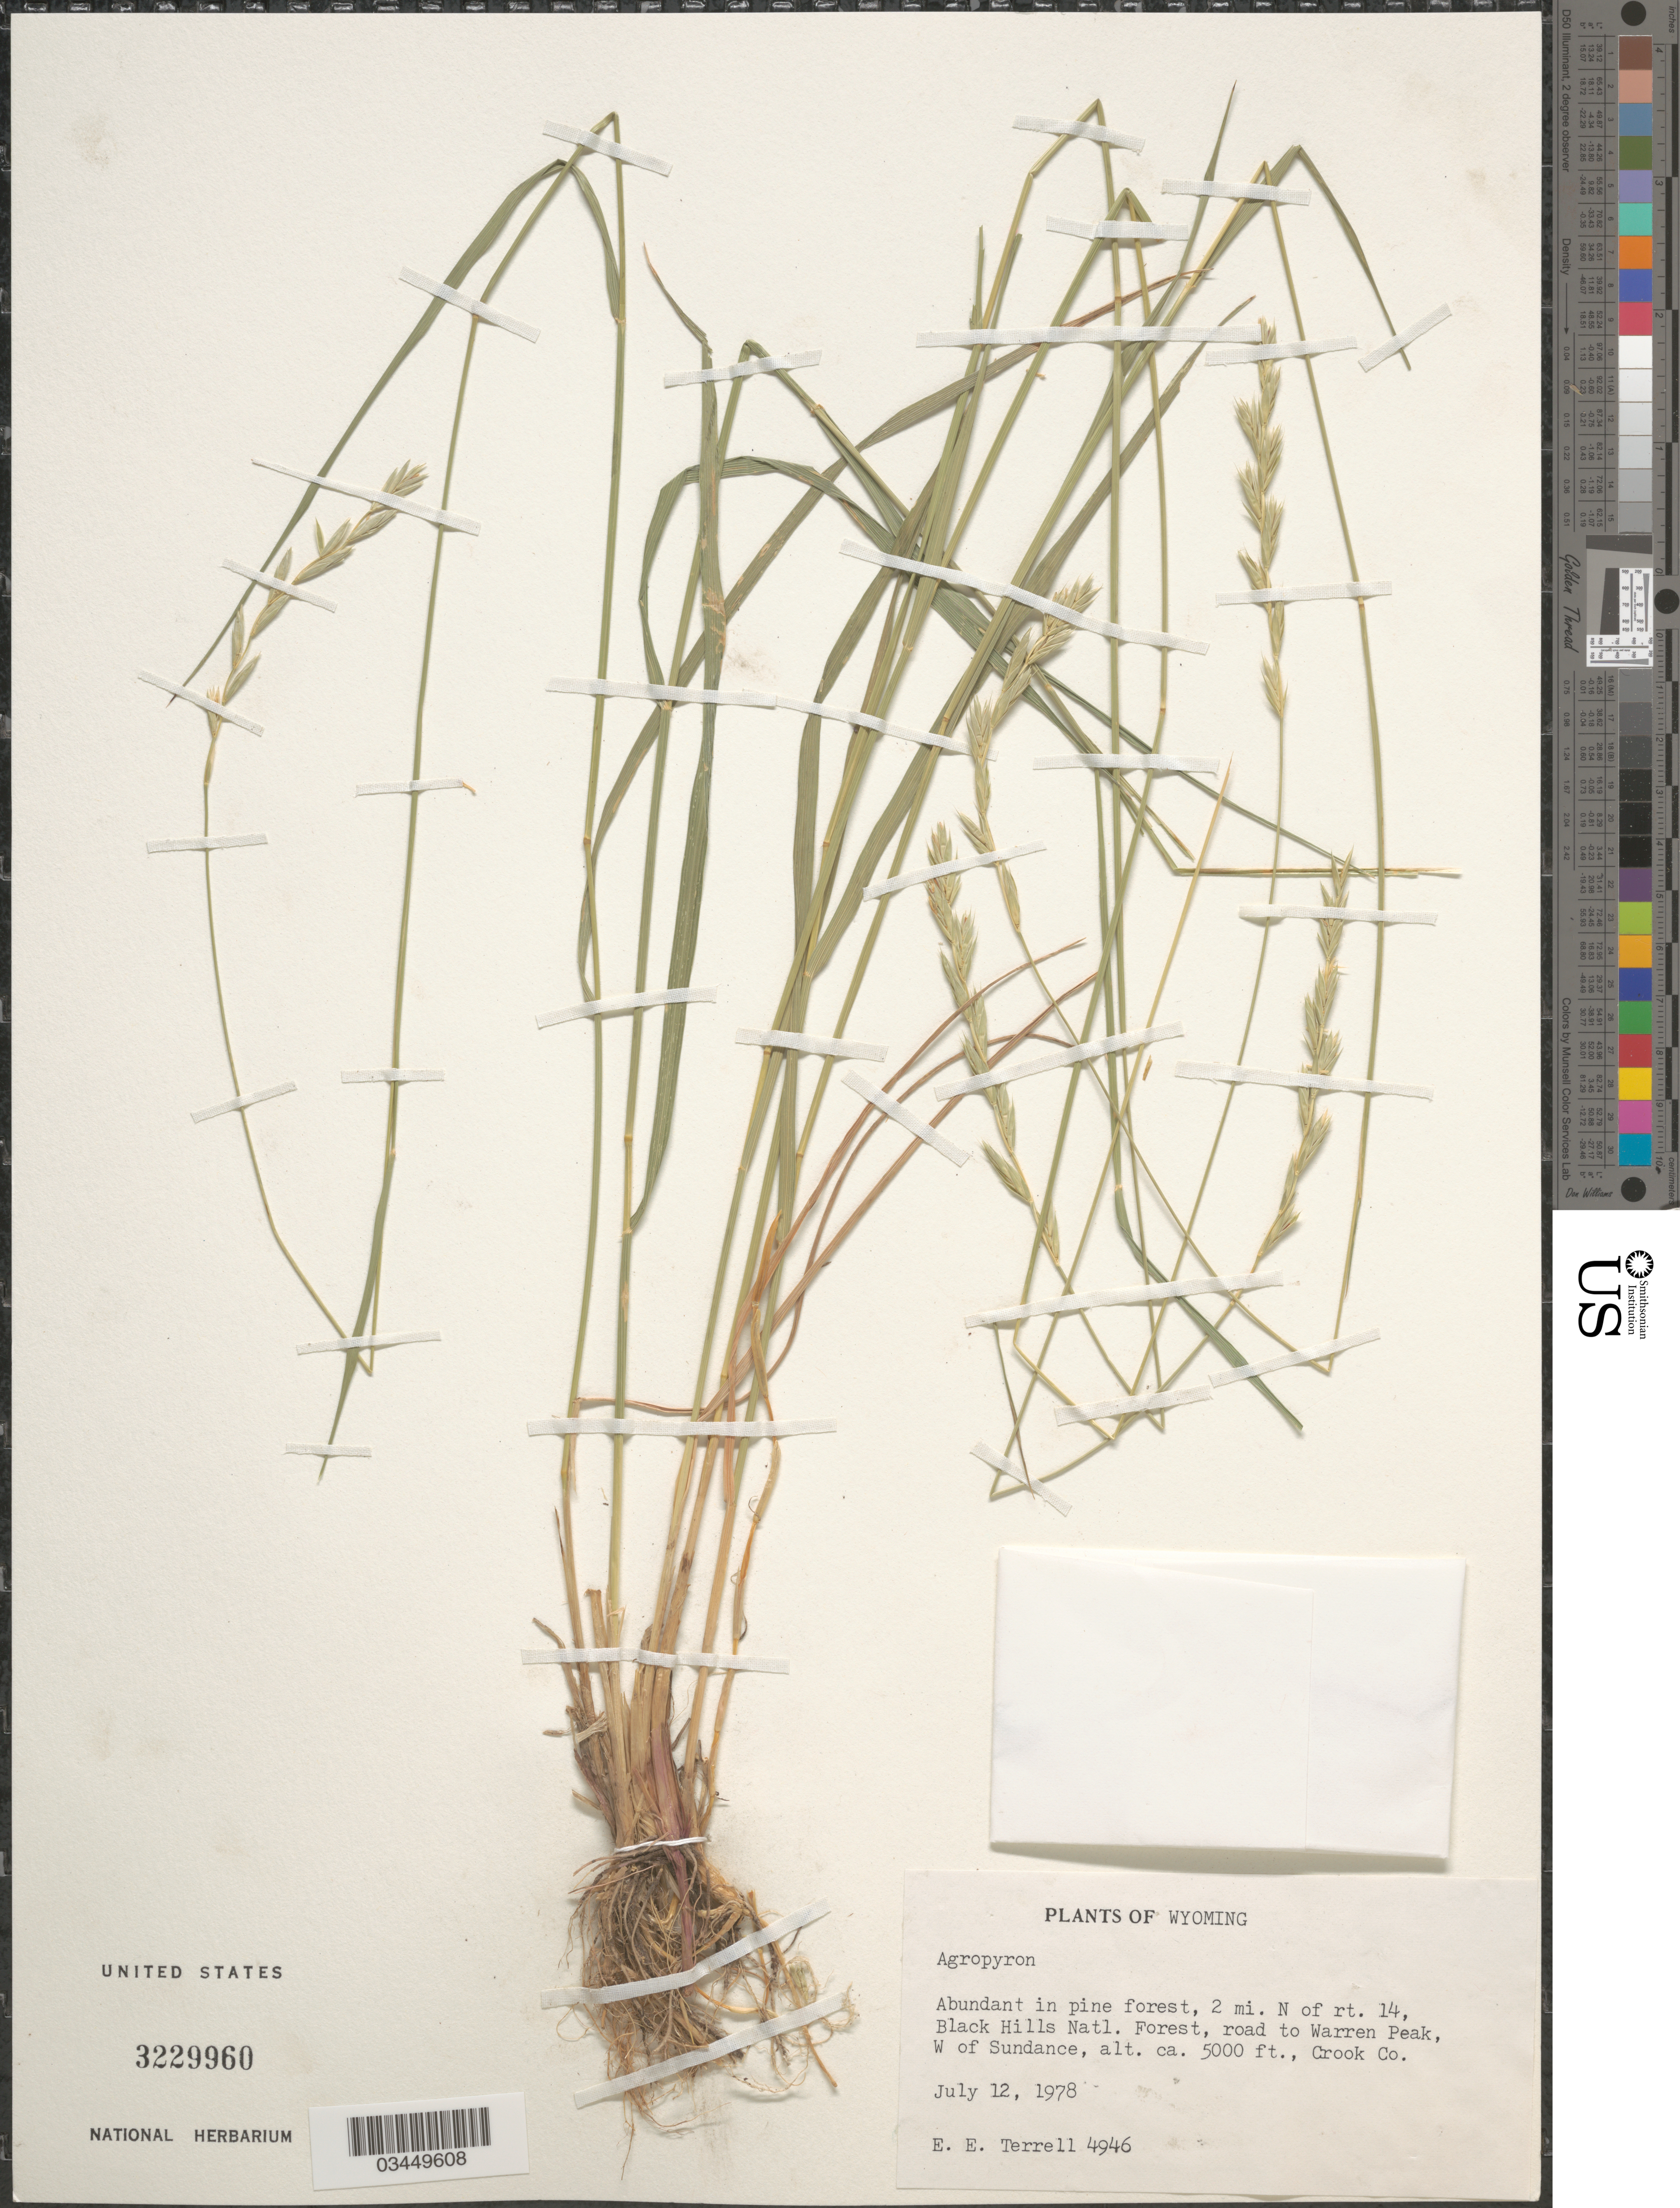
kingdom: Plantae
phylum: Tracheophyta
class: Liliopsida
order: Poales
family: Poaceae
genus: Elymus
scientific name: Elymus sp.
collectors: E. E. Terrell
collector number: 4946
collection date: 1978-07-12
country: United States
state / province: Wyoming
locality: In pine forest, 2 mi. N of rt. 14, Black Hills Natl. Forest, road to Warren Peak, W of Sundance, Crook Co.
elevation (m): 1524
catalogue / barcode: US 3229960